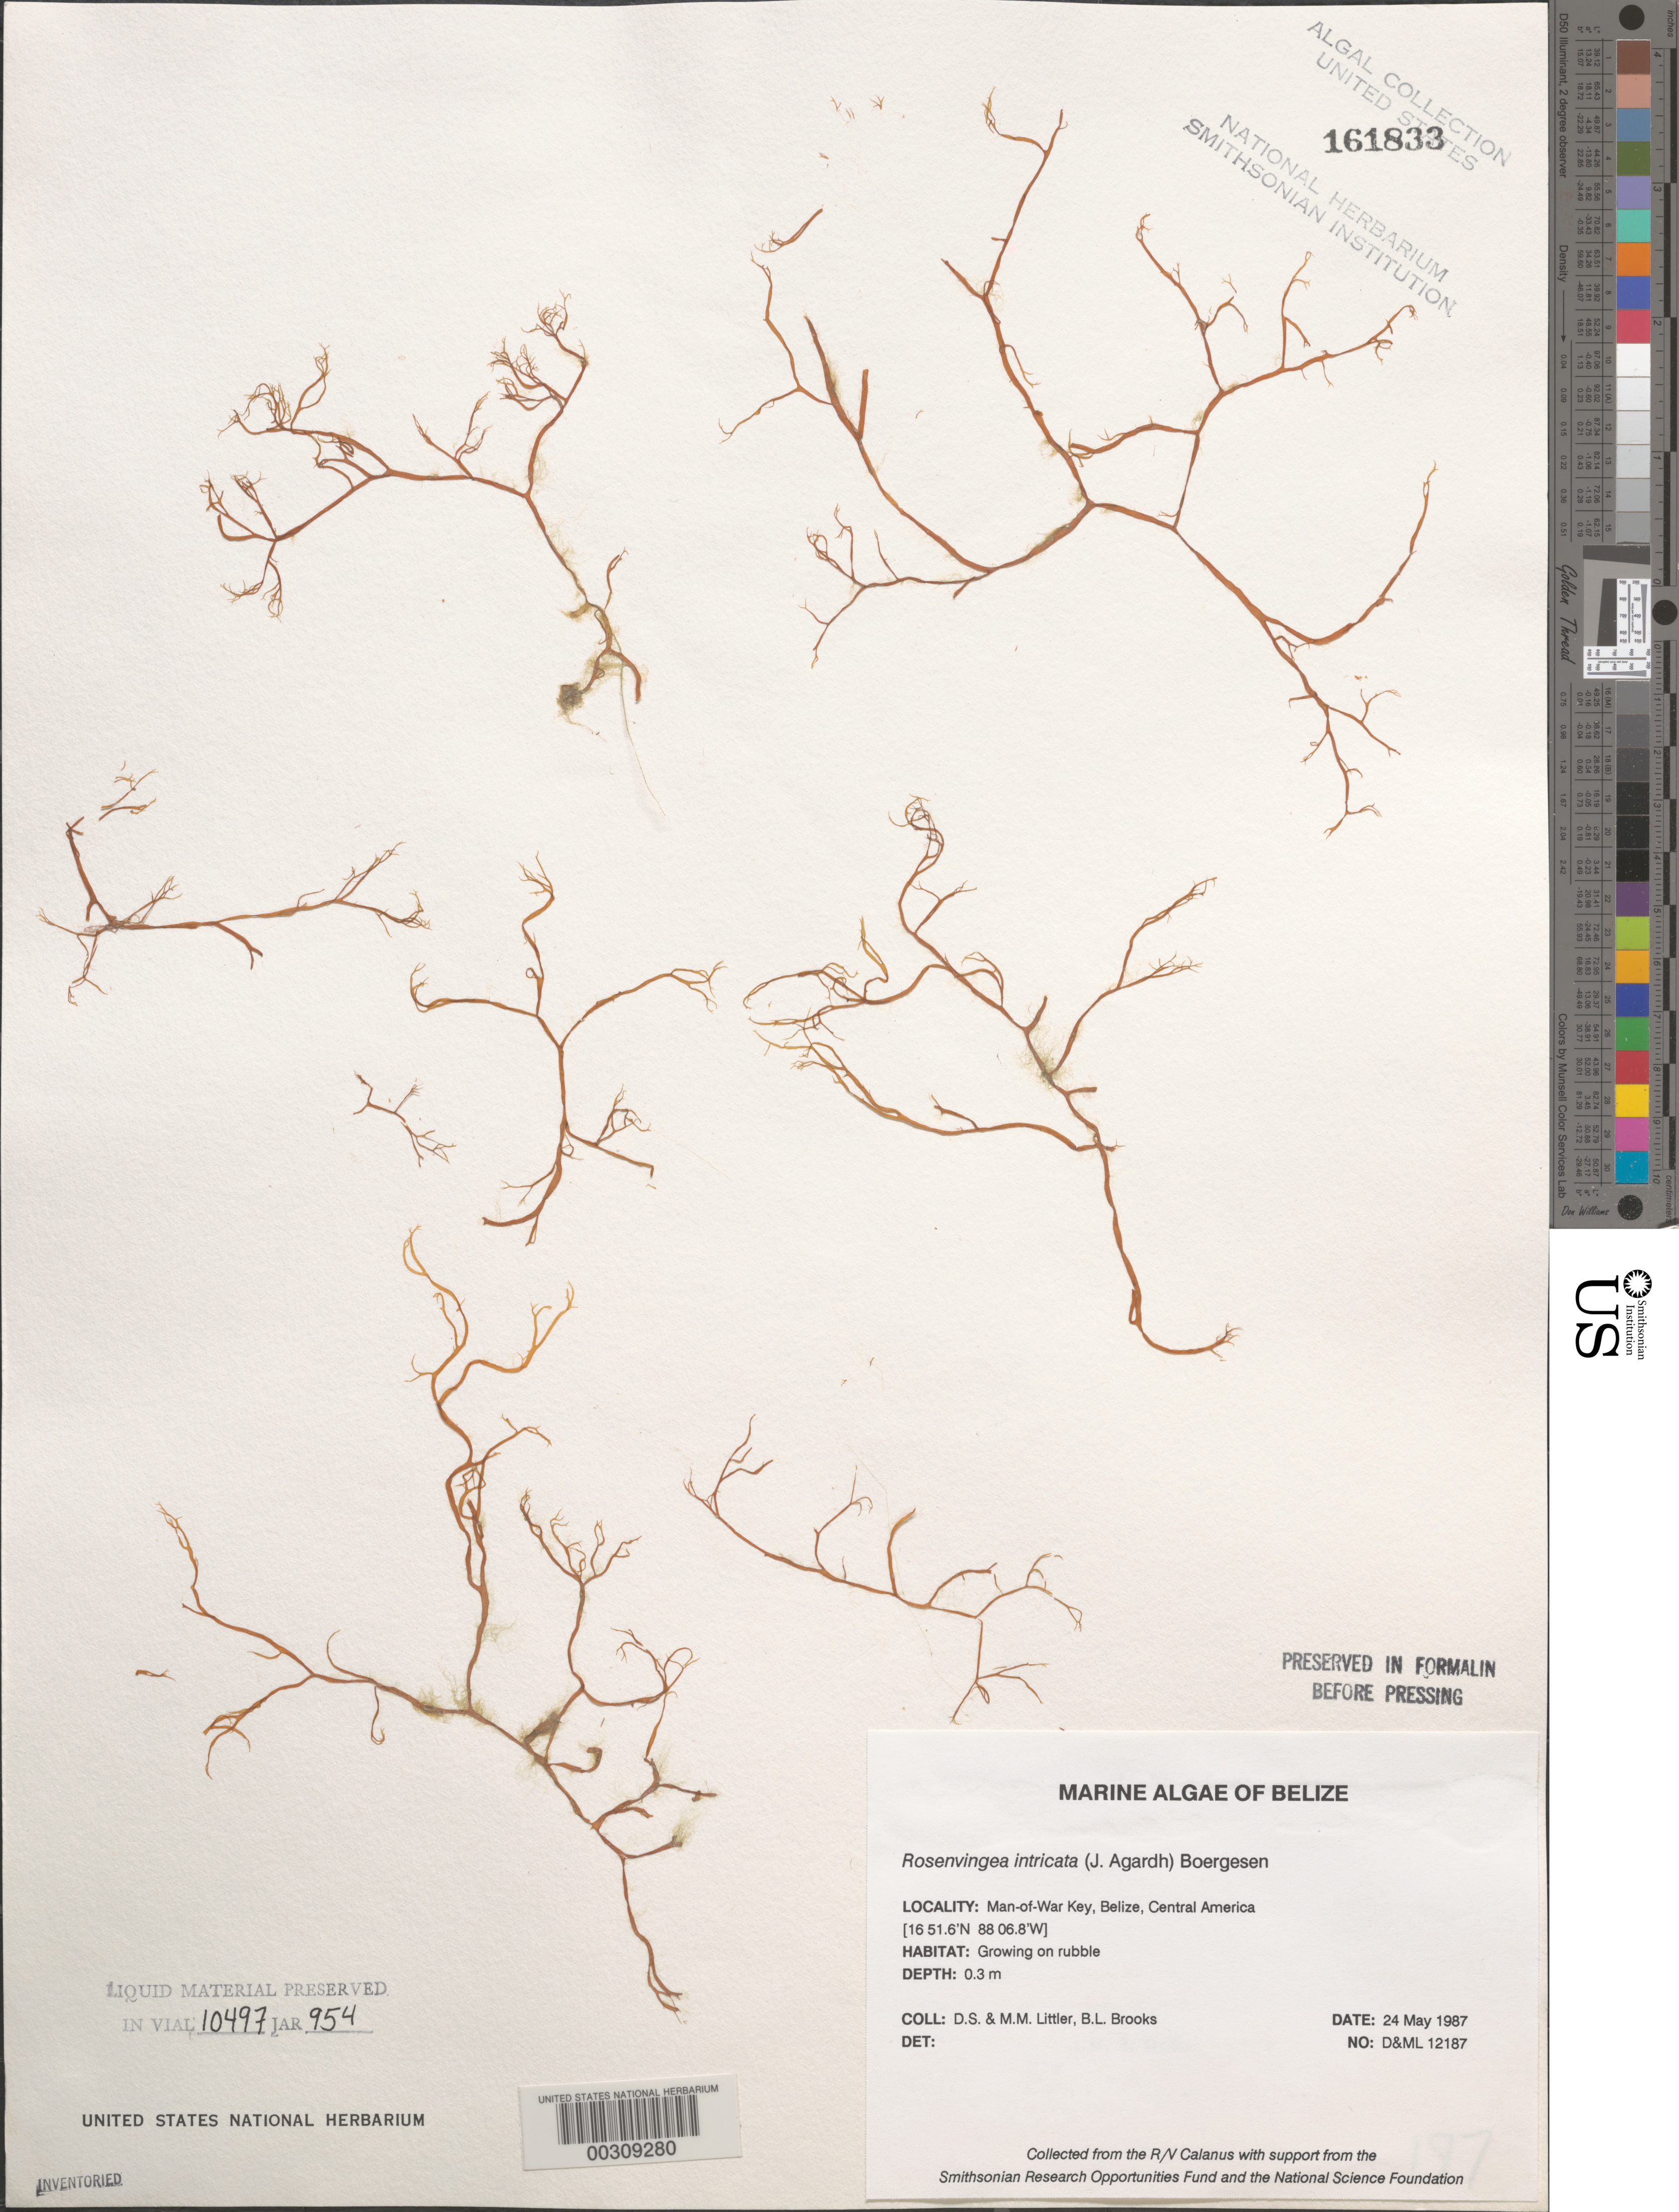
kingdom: Chromista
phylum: Ochrophyta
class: Phaeophyceae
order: Scytosiphonales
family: Scytosiphonaceae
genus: Rosenvingea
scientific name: Rosenvingea endiviifolia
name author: (Martius) M.J. Wynne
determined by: Algae name updating Project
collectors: D. S. Littler, M. M. Littler & B. Brooks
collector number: D&ML 12187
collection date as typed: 24 May 1987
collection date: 1987-05-24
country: Belize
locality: Man-of-War Key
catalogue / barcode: US 161833